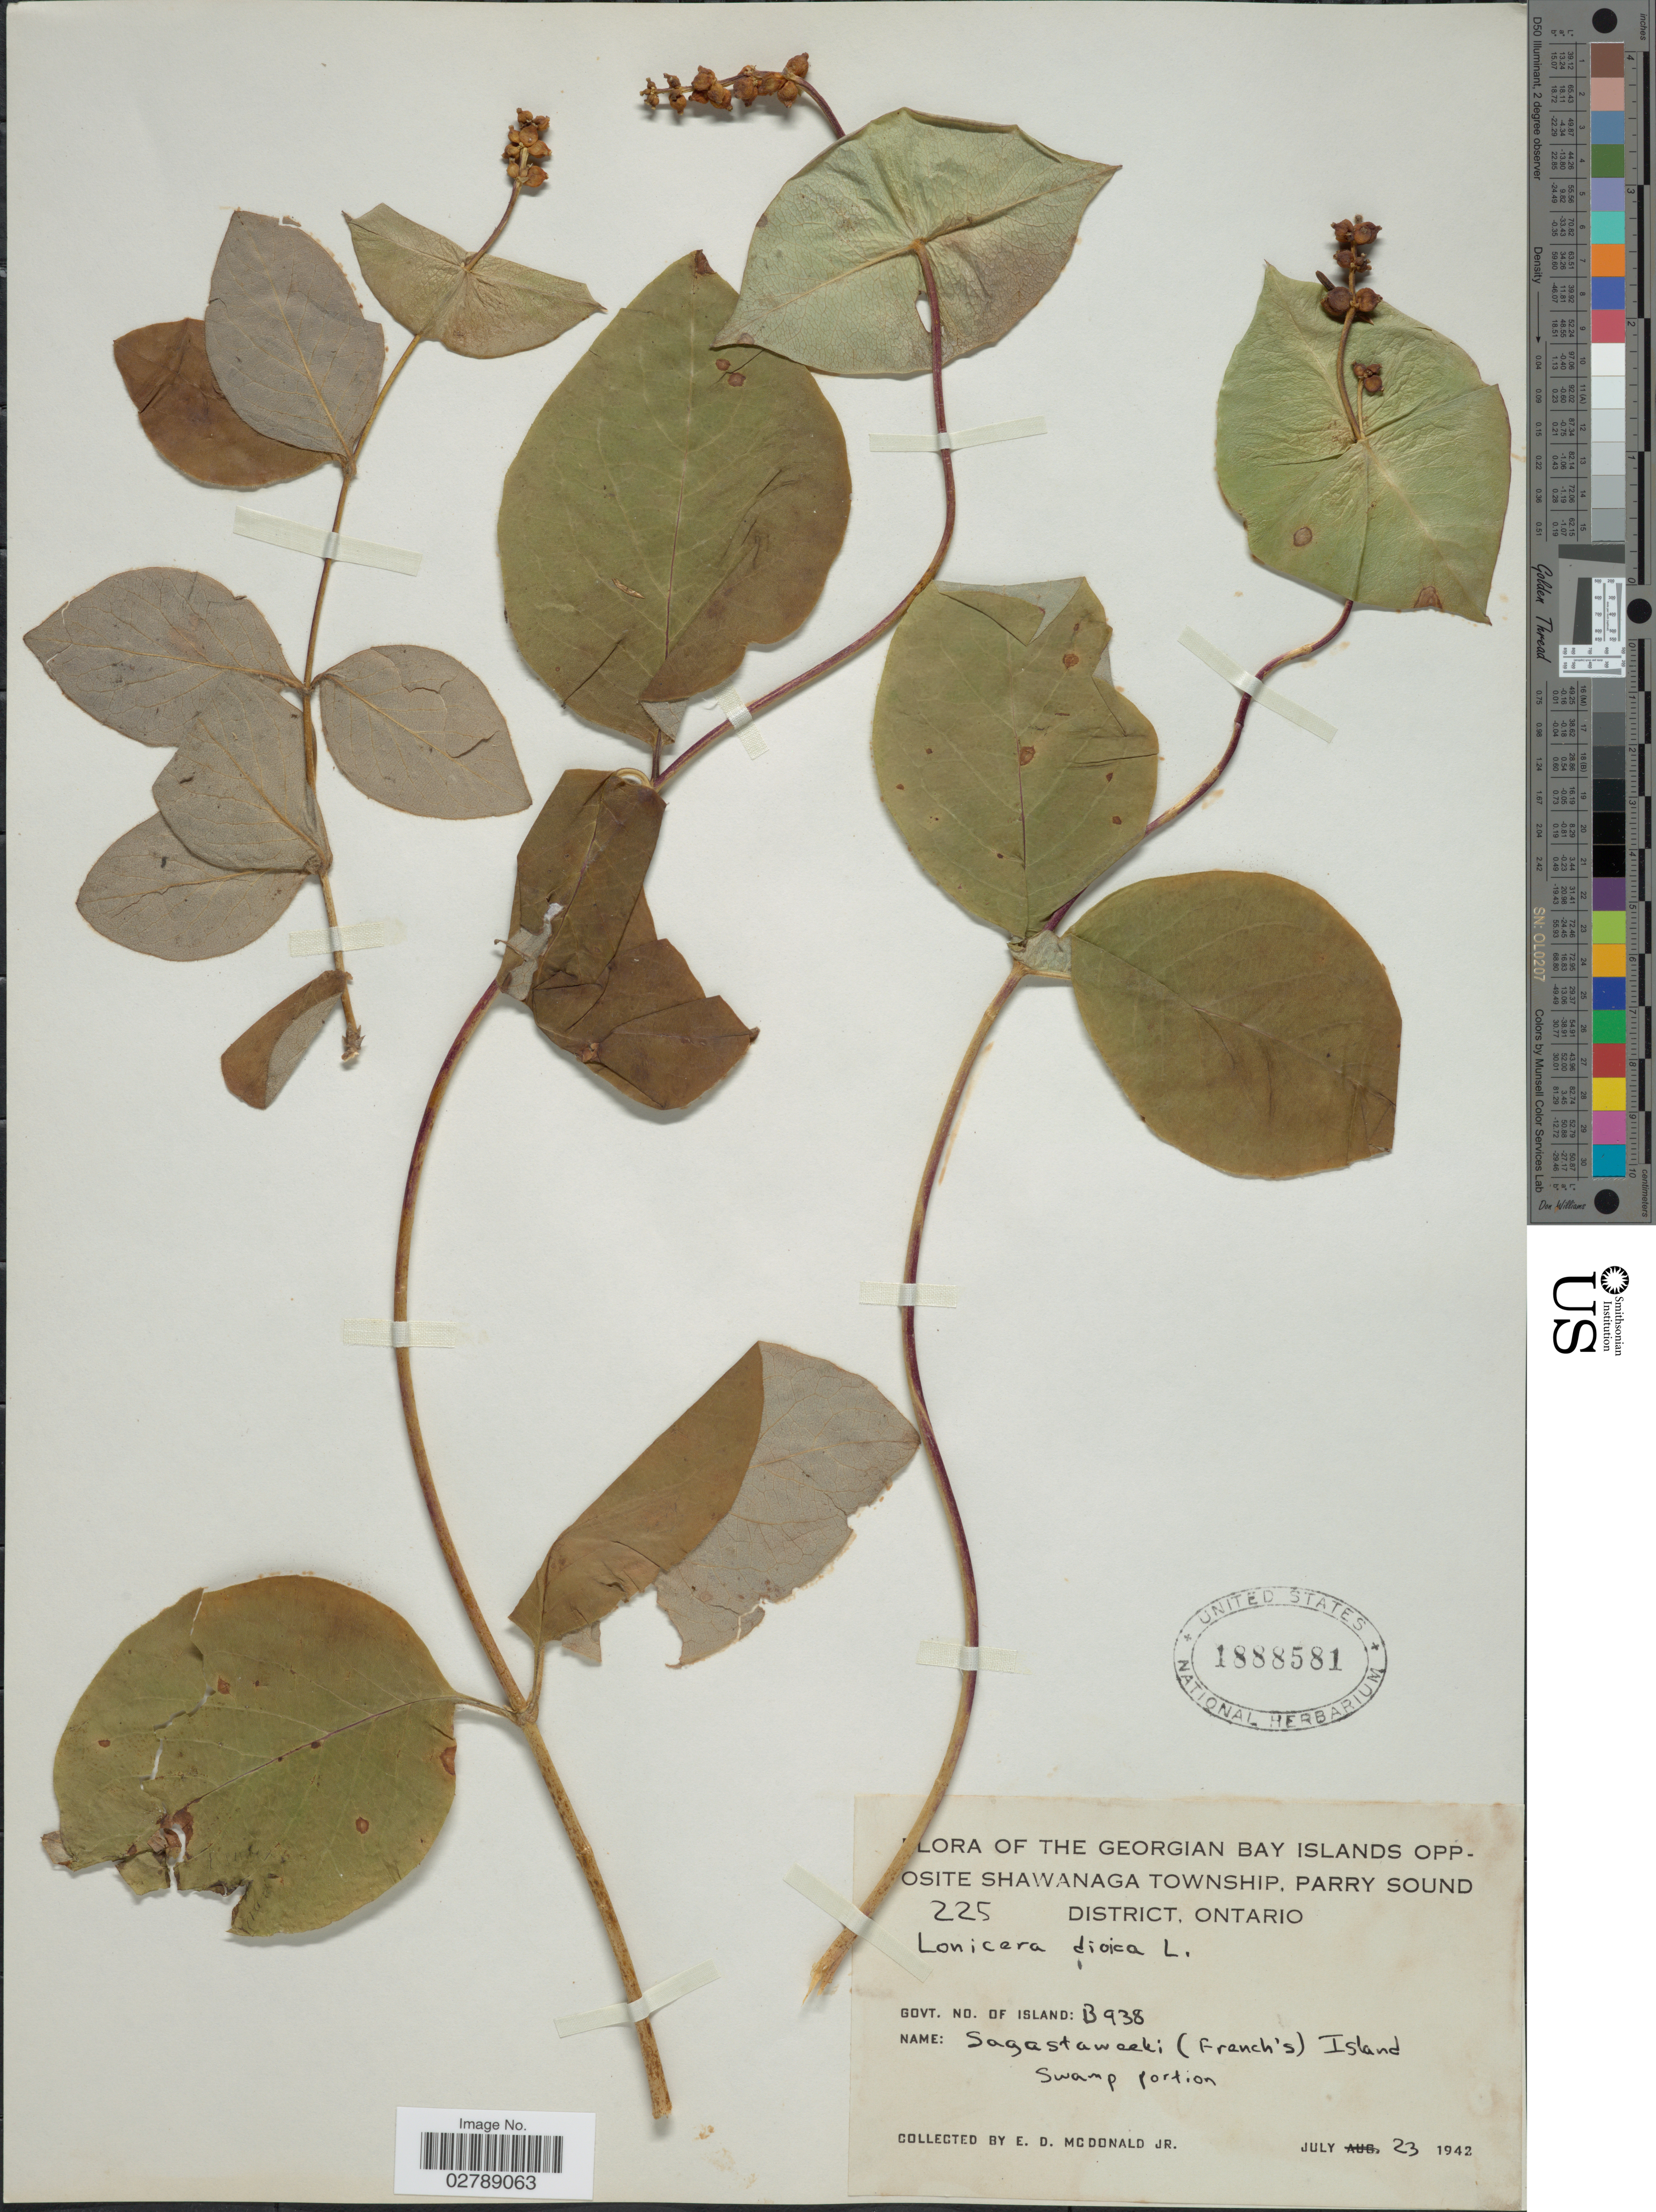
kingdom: Plantae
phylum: Tracheophyta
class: Magnoliopsida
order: Dipsacales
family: Caprifoliaceae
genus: Lonicera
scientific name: Lonicera dioica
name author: L.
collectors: E. D. McDonald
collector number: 225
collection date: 1942-07-23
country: Canada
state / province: Ontario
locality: The Georgian Bay Islands opposite Shawanaga Township, Parry Sound. Sagastaweeki (French's) Island.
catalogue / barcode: US 1888581